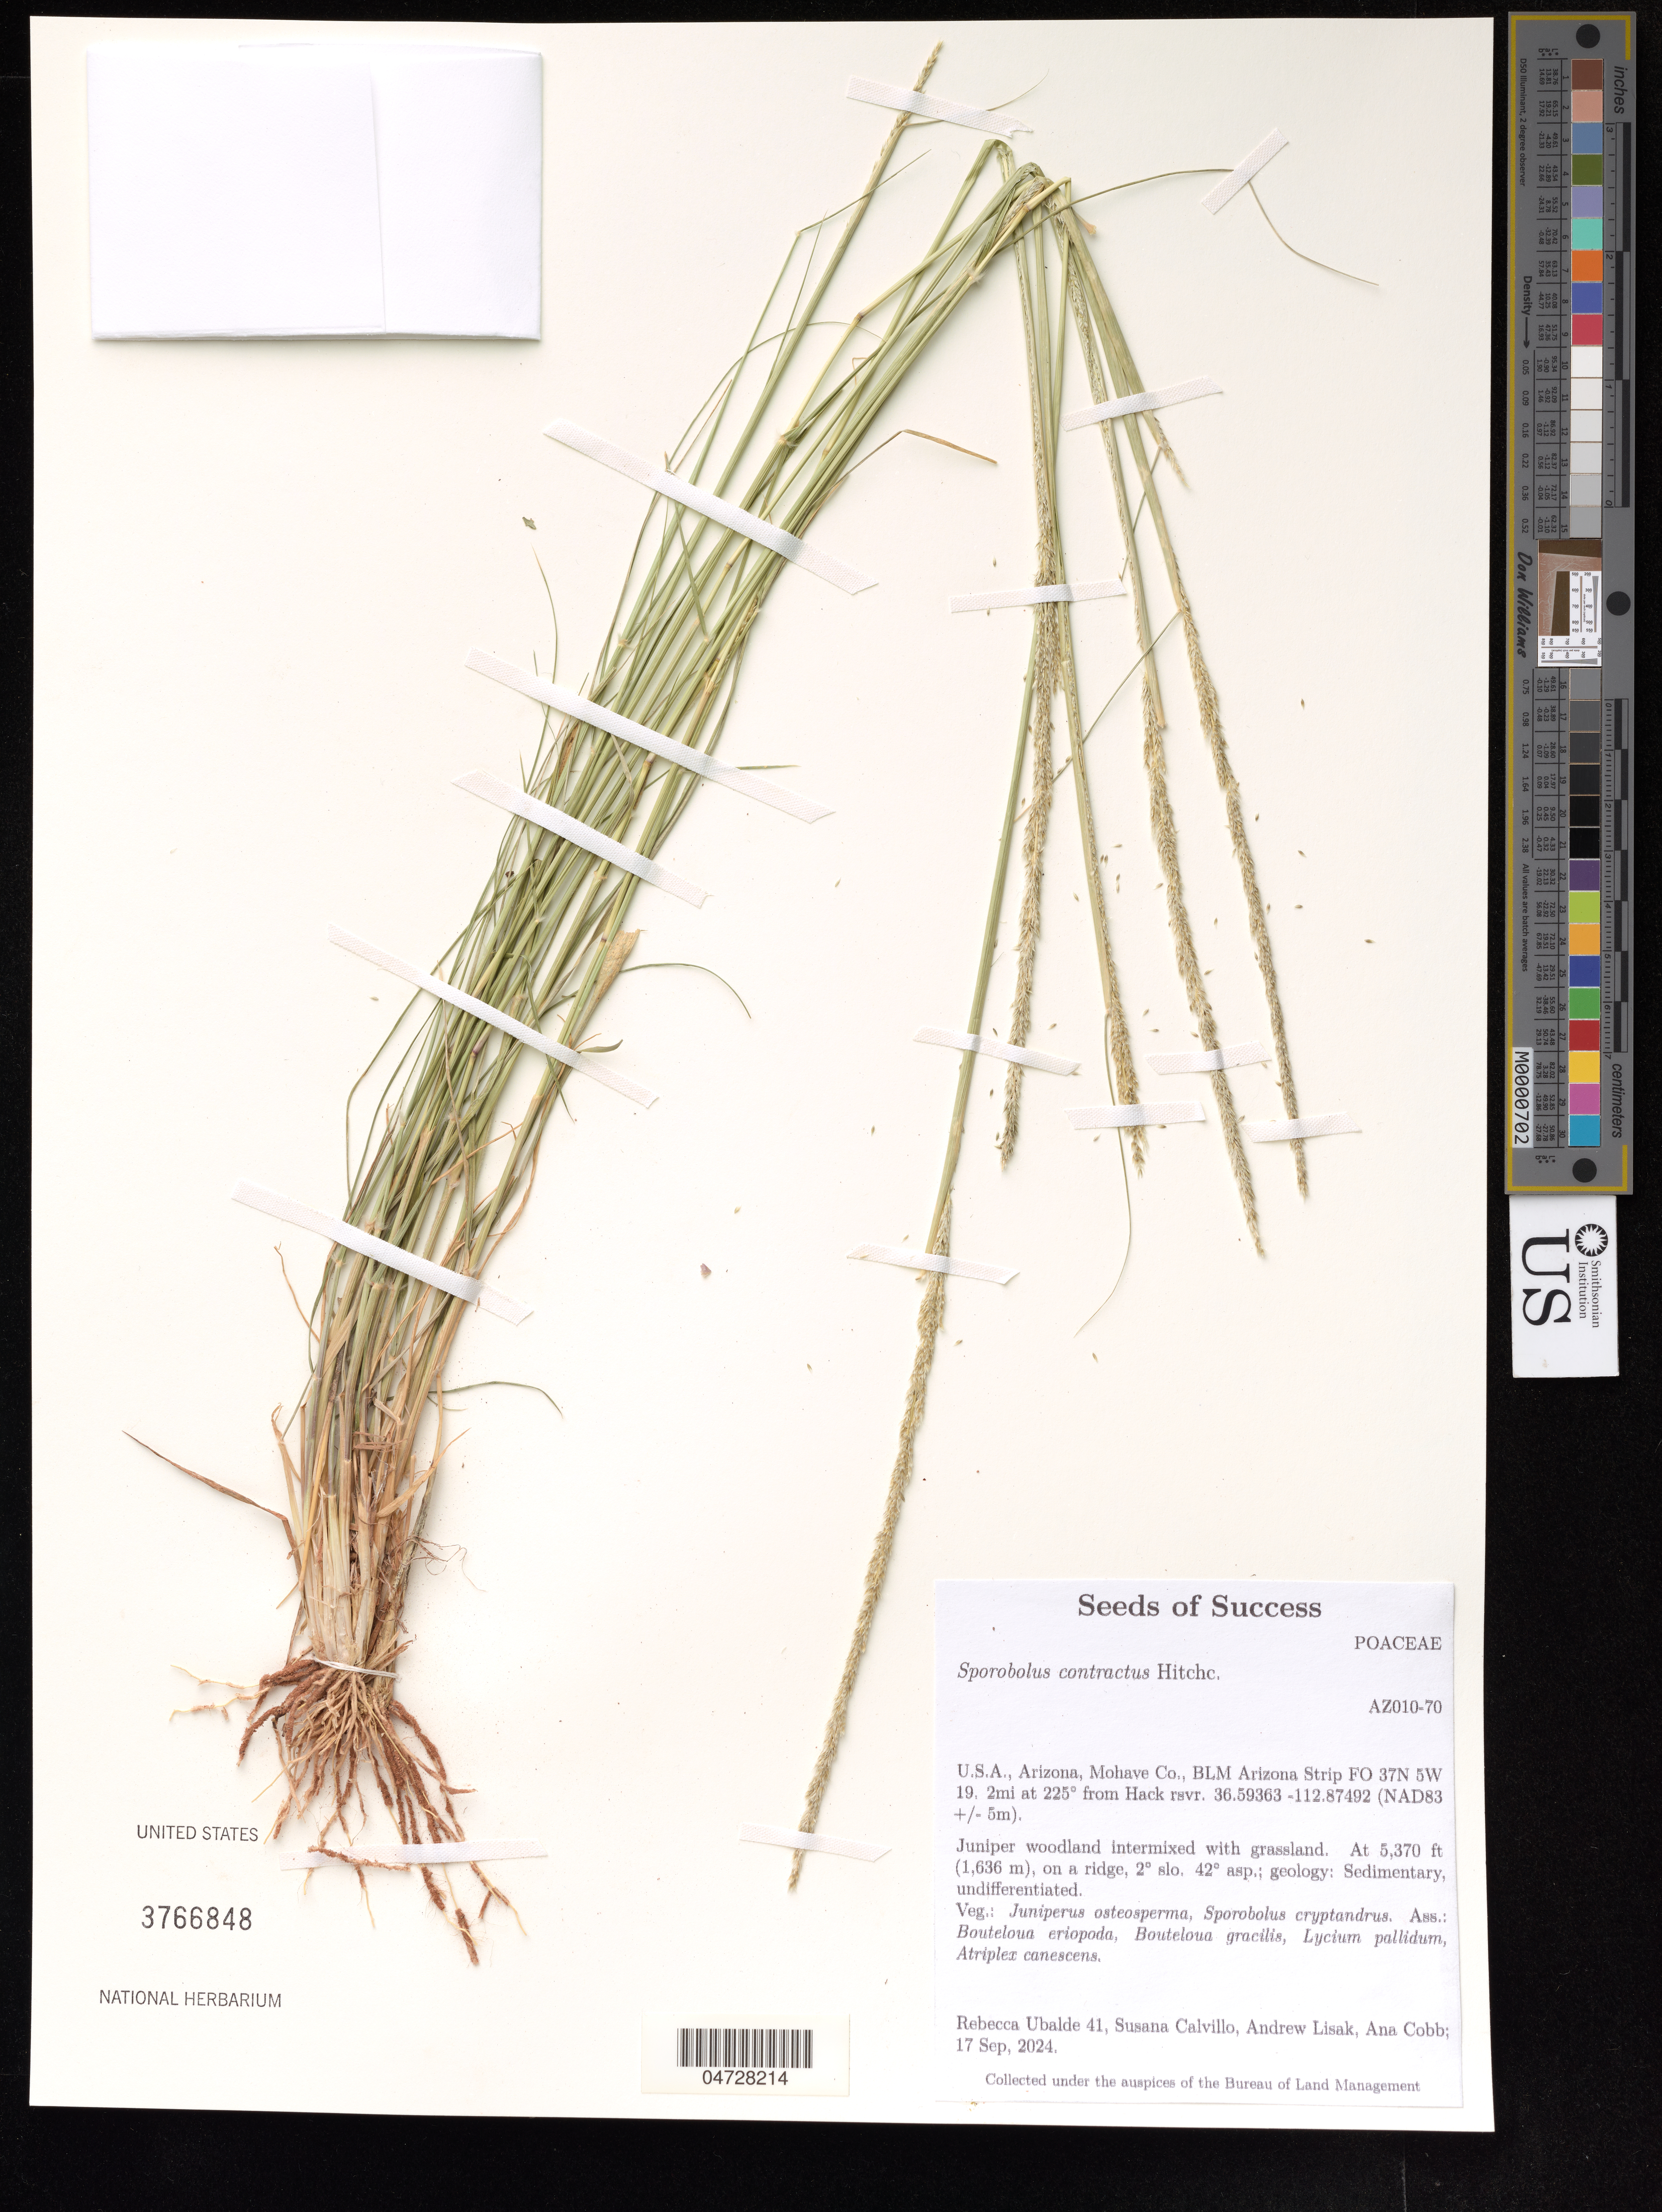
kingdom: Plantae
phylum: Tracheophyta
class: Liliopsida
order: Poales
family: Poaceae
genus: Sporobolus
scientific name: Sporobolus contractus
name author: Hitchc.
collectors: R. Ubalde, S. Calvillo & A. Lisak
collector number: AZ010-70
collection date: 2024-09-17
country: United States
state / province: Arizona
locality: Mohave Co., BLM Arizona Strip FO 37N 5W 10. 2mi at 225° from Hack rsvr.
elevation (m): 1637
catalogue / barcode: US 3766848